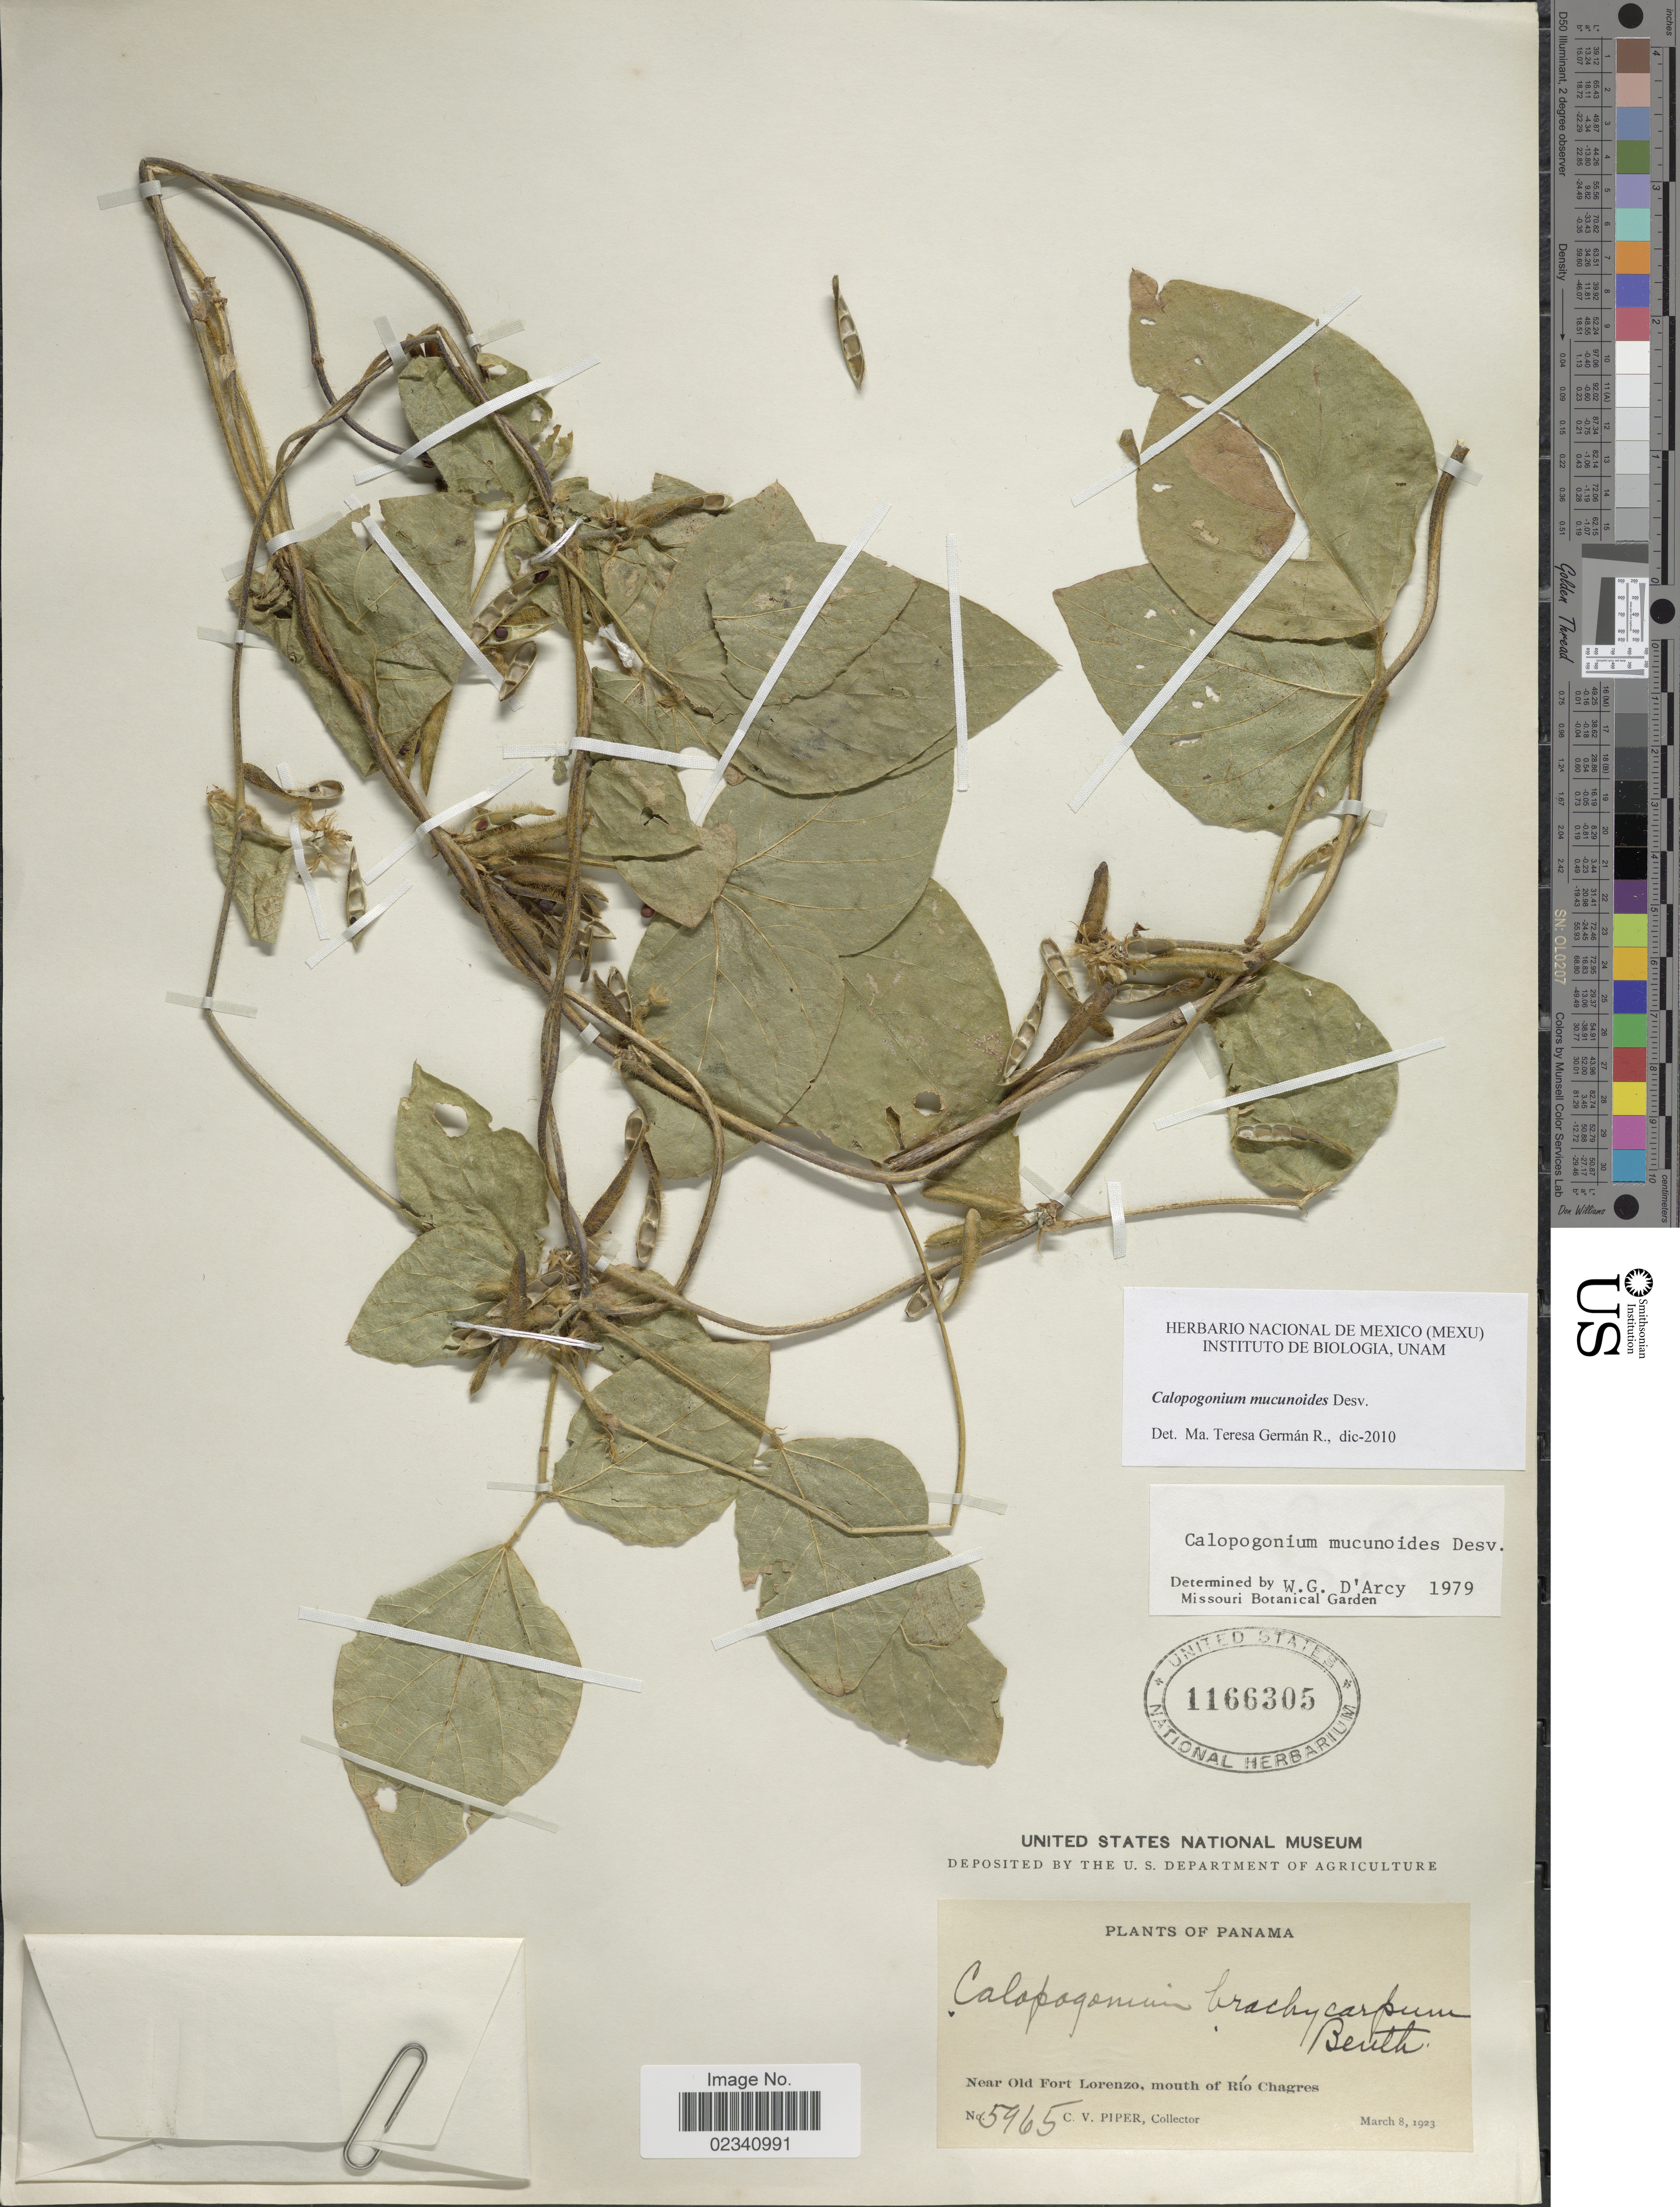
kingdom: Plantae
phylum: Tracheophyta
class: Magnoliopsida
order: Fabales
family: Fabaceae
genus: Calopogonium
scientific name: Calopogonium mucunoides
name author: Desv.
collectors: C. V. Piper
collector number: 5965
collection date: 1923-03-08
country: Panama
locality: Near Old Fort Lorenzo, mouth of Rio Chagres.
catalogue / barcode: US 1166305